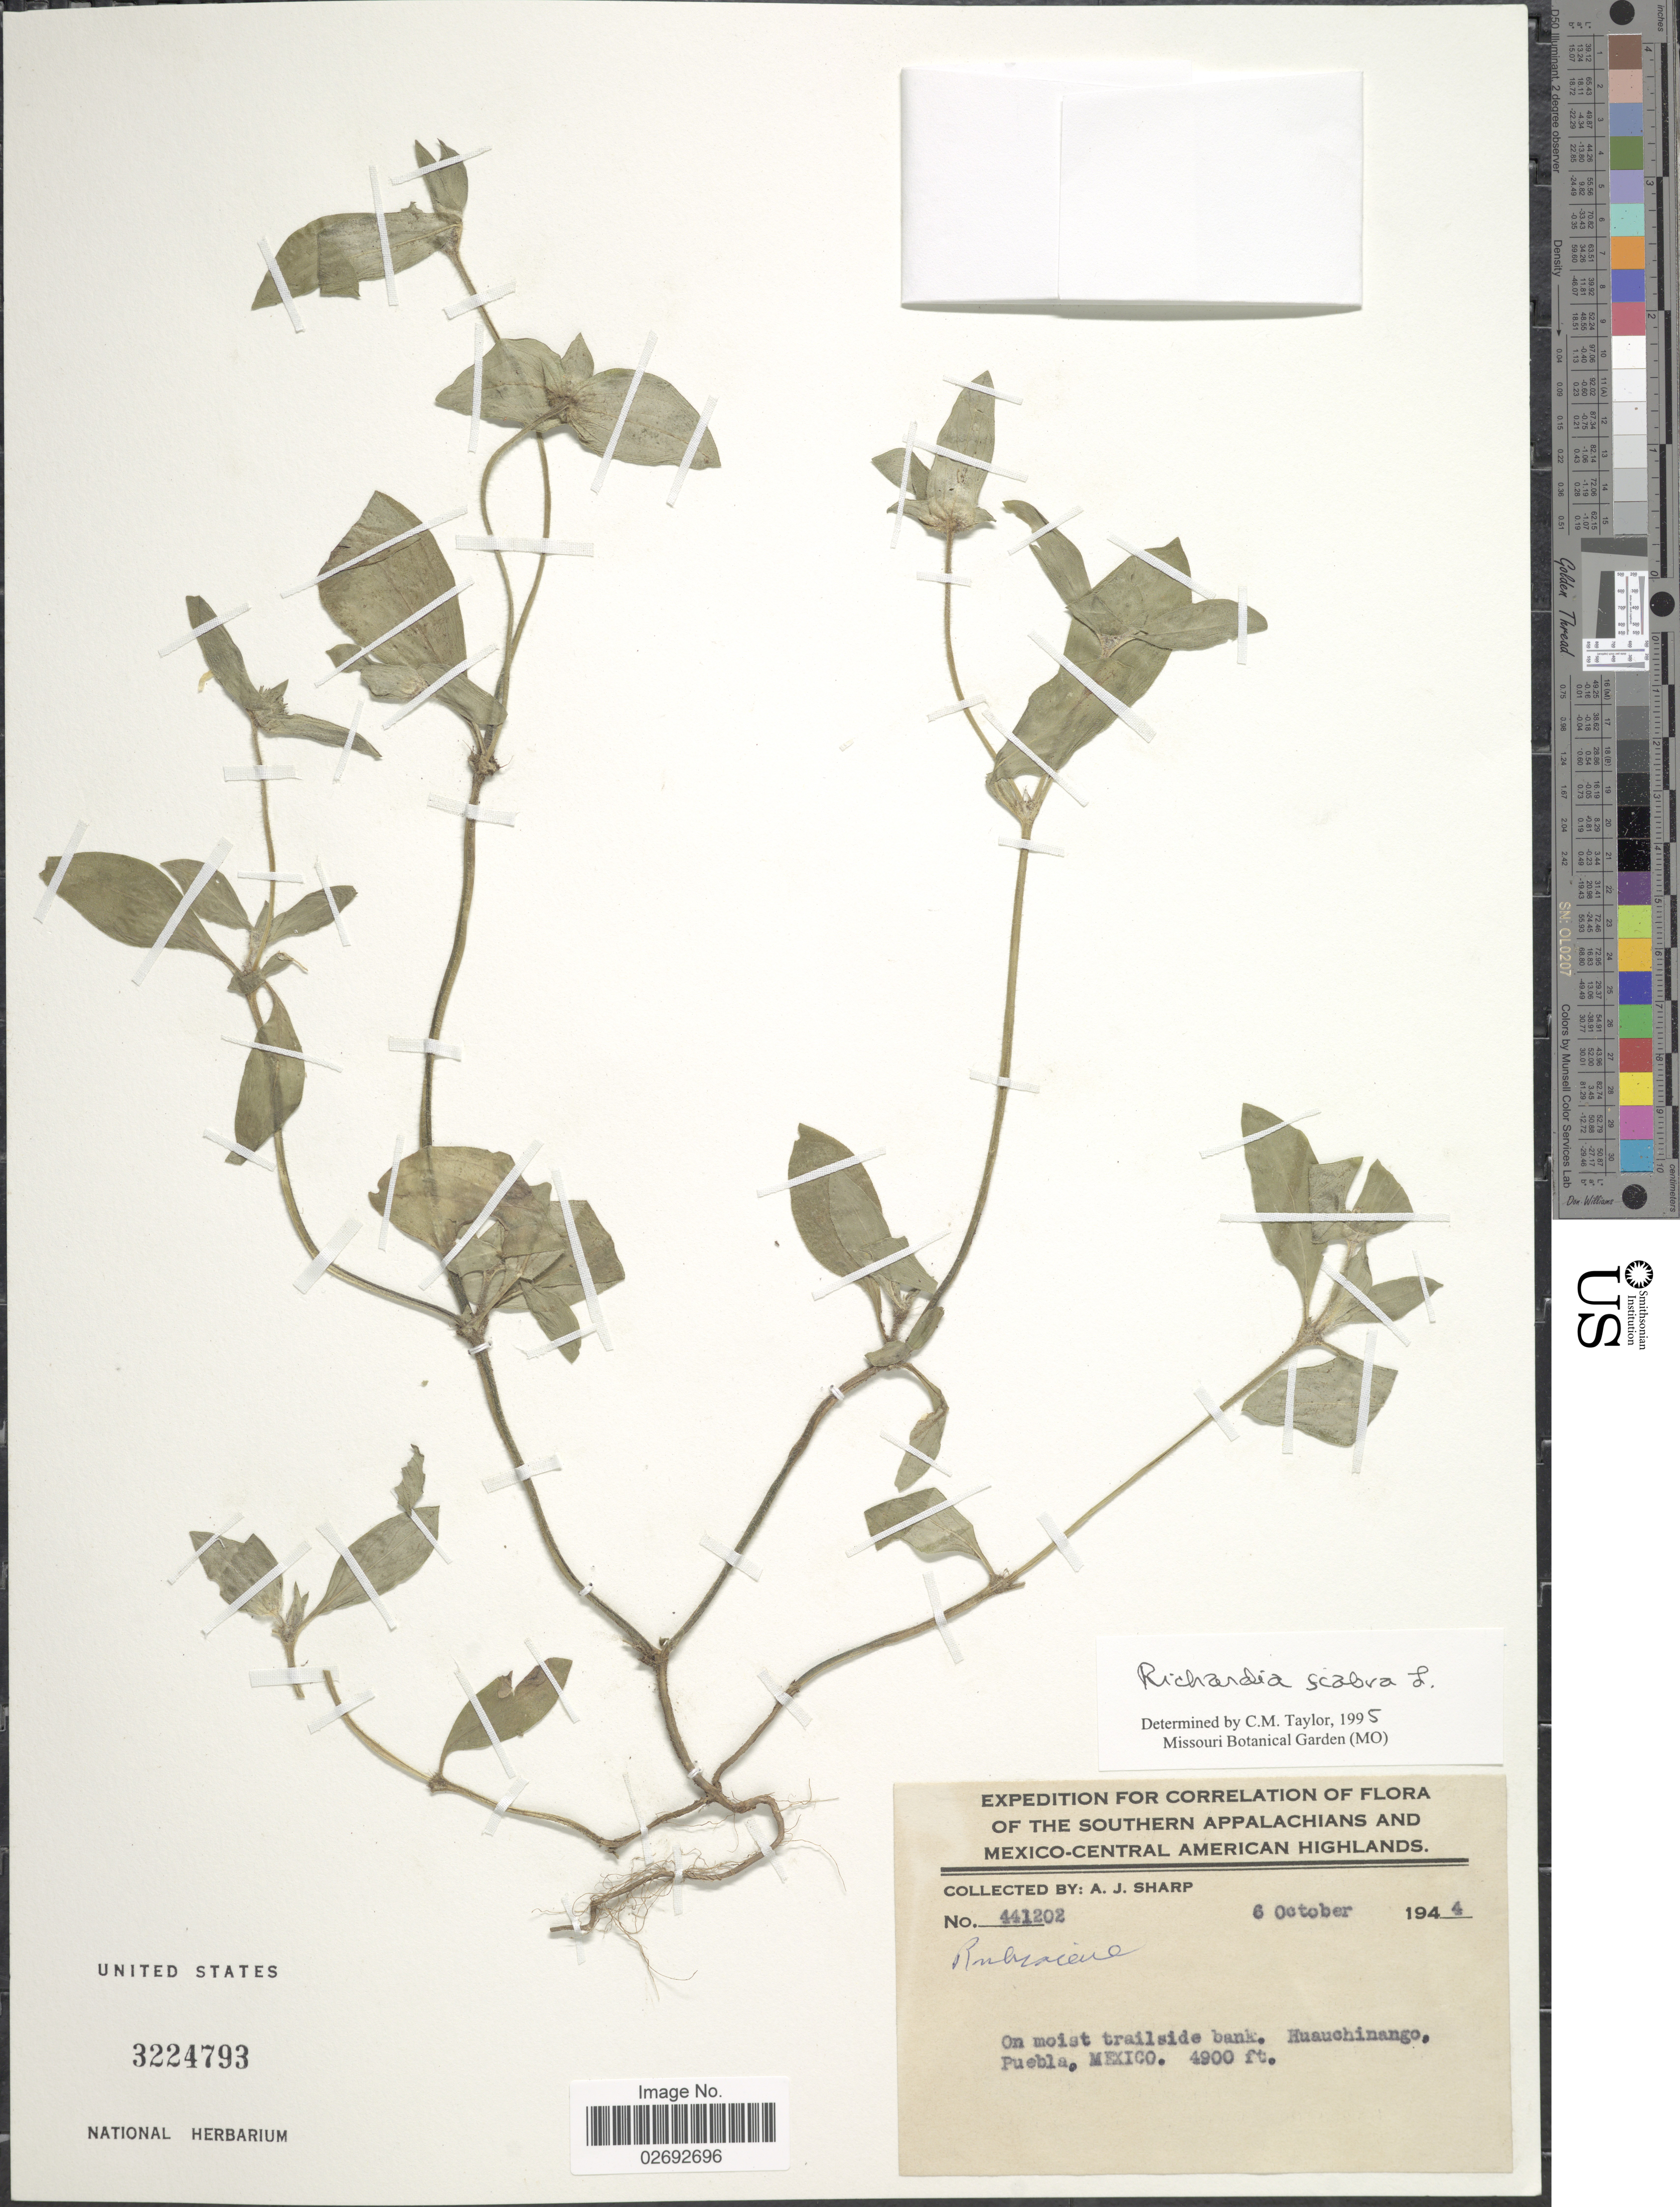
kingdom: Plantae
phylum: Tracheophyta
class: Magnoliopsida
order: Gentianales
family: Rubiaceae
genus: Richardia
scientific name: Richardia scabra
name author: L.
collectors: A. J. Sharp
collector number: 441202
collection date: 1944-10-06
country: Mexico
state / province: Puebla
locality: The Southern Appalachians and Mexico Central American Highlands, On moist trailside bank. Huauchinango.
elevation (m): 1494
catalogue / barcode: US 3224793